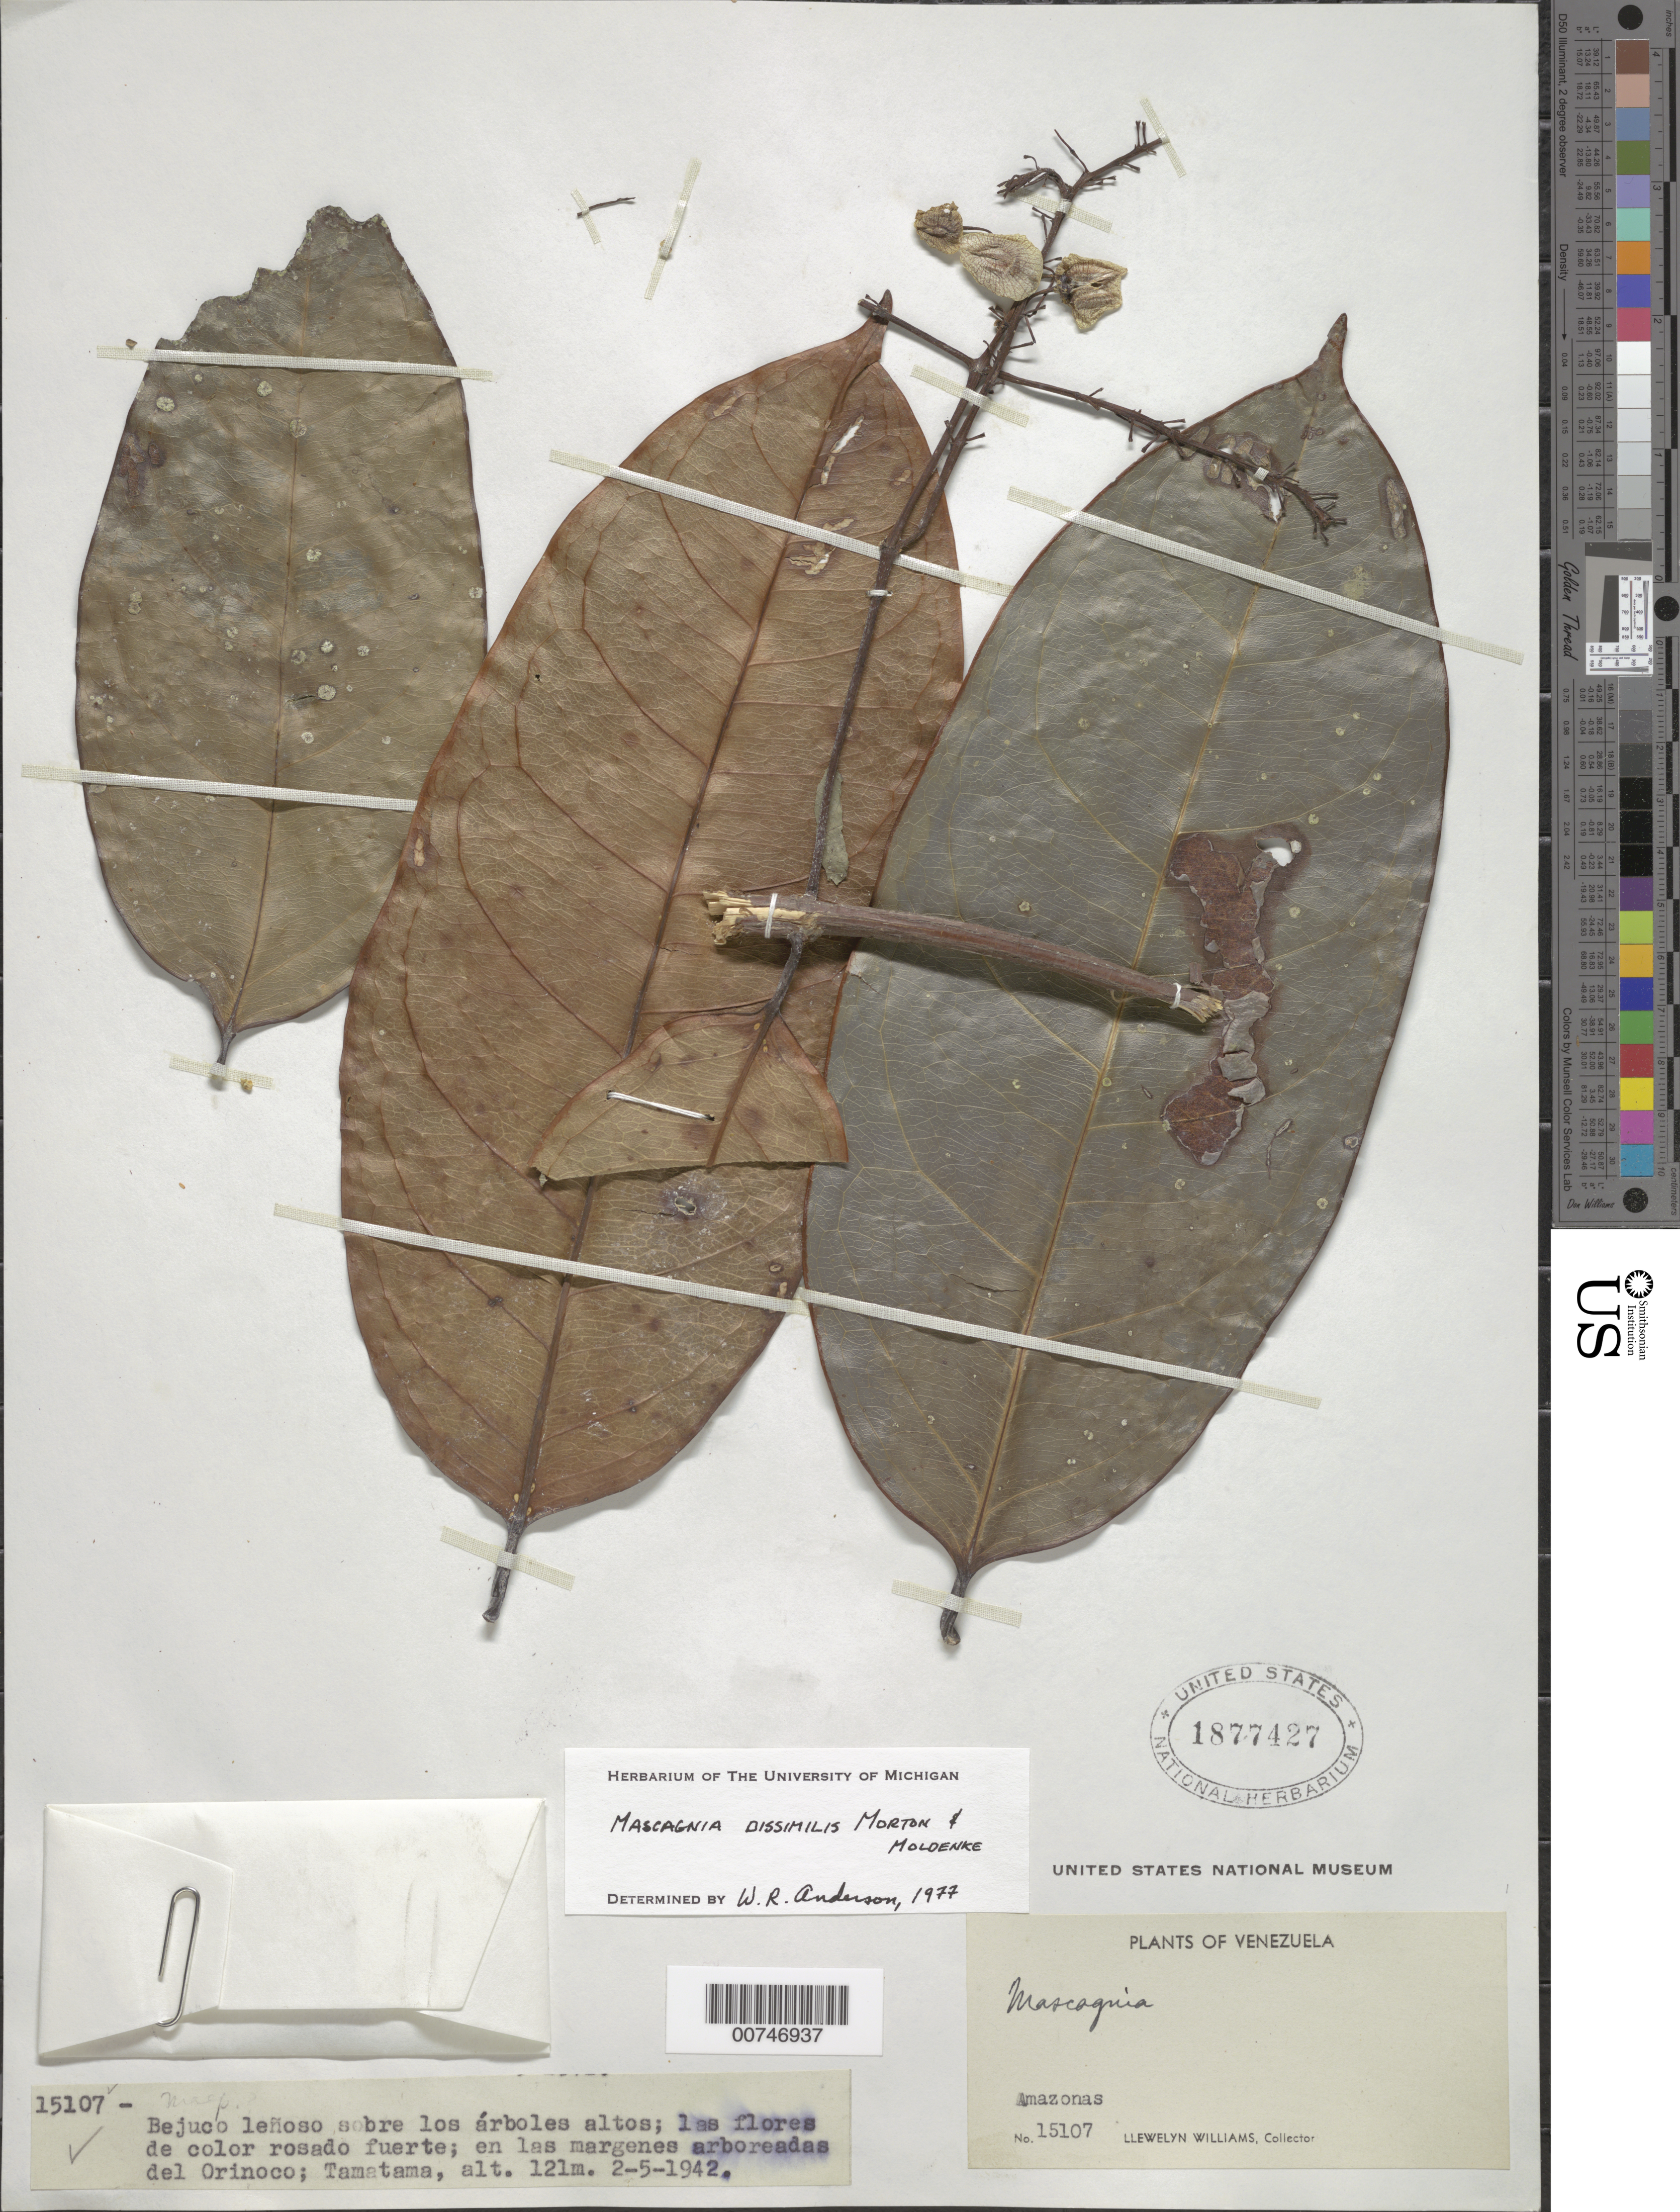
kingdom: Plantae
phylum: Tracheophyta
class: Magnoliopsida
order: Malpighiales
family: Malpighiaceae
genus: Mascagnia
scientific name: Mascagnia dissimilis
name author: C.V. Morton & Moldenke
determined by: Anderson, W. R., (MICH), University of Michigan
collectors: Ll. Williams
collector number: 15107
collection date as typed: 2-May-42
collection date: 1942-05-02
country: Venezuela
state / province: Amazonas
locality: Tamatama, Río Orinoco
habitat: Margenes arboreadas del rio; sobre los arboles altos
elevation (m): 121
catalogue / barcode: US 1877427